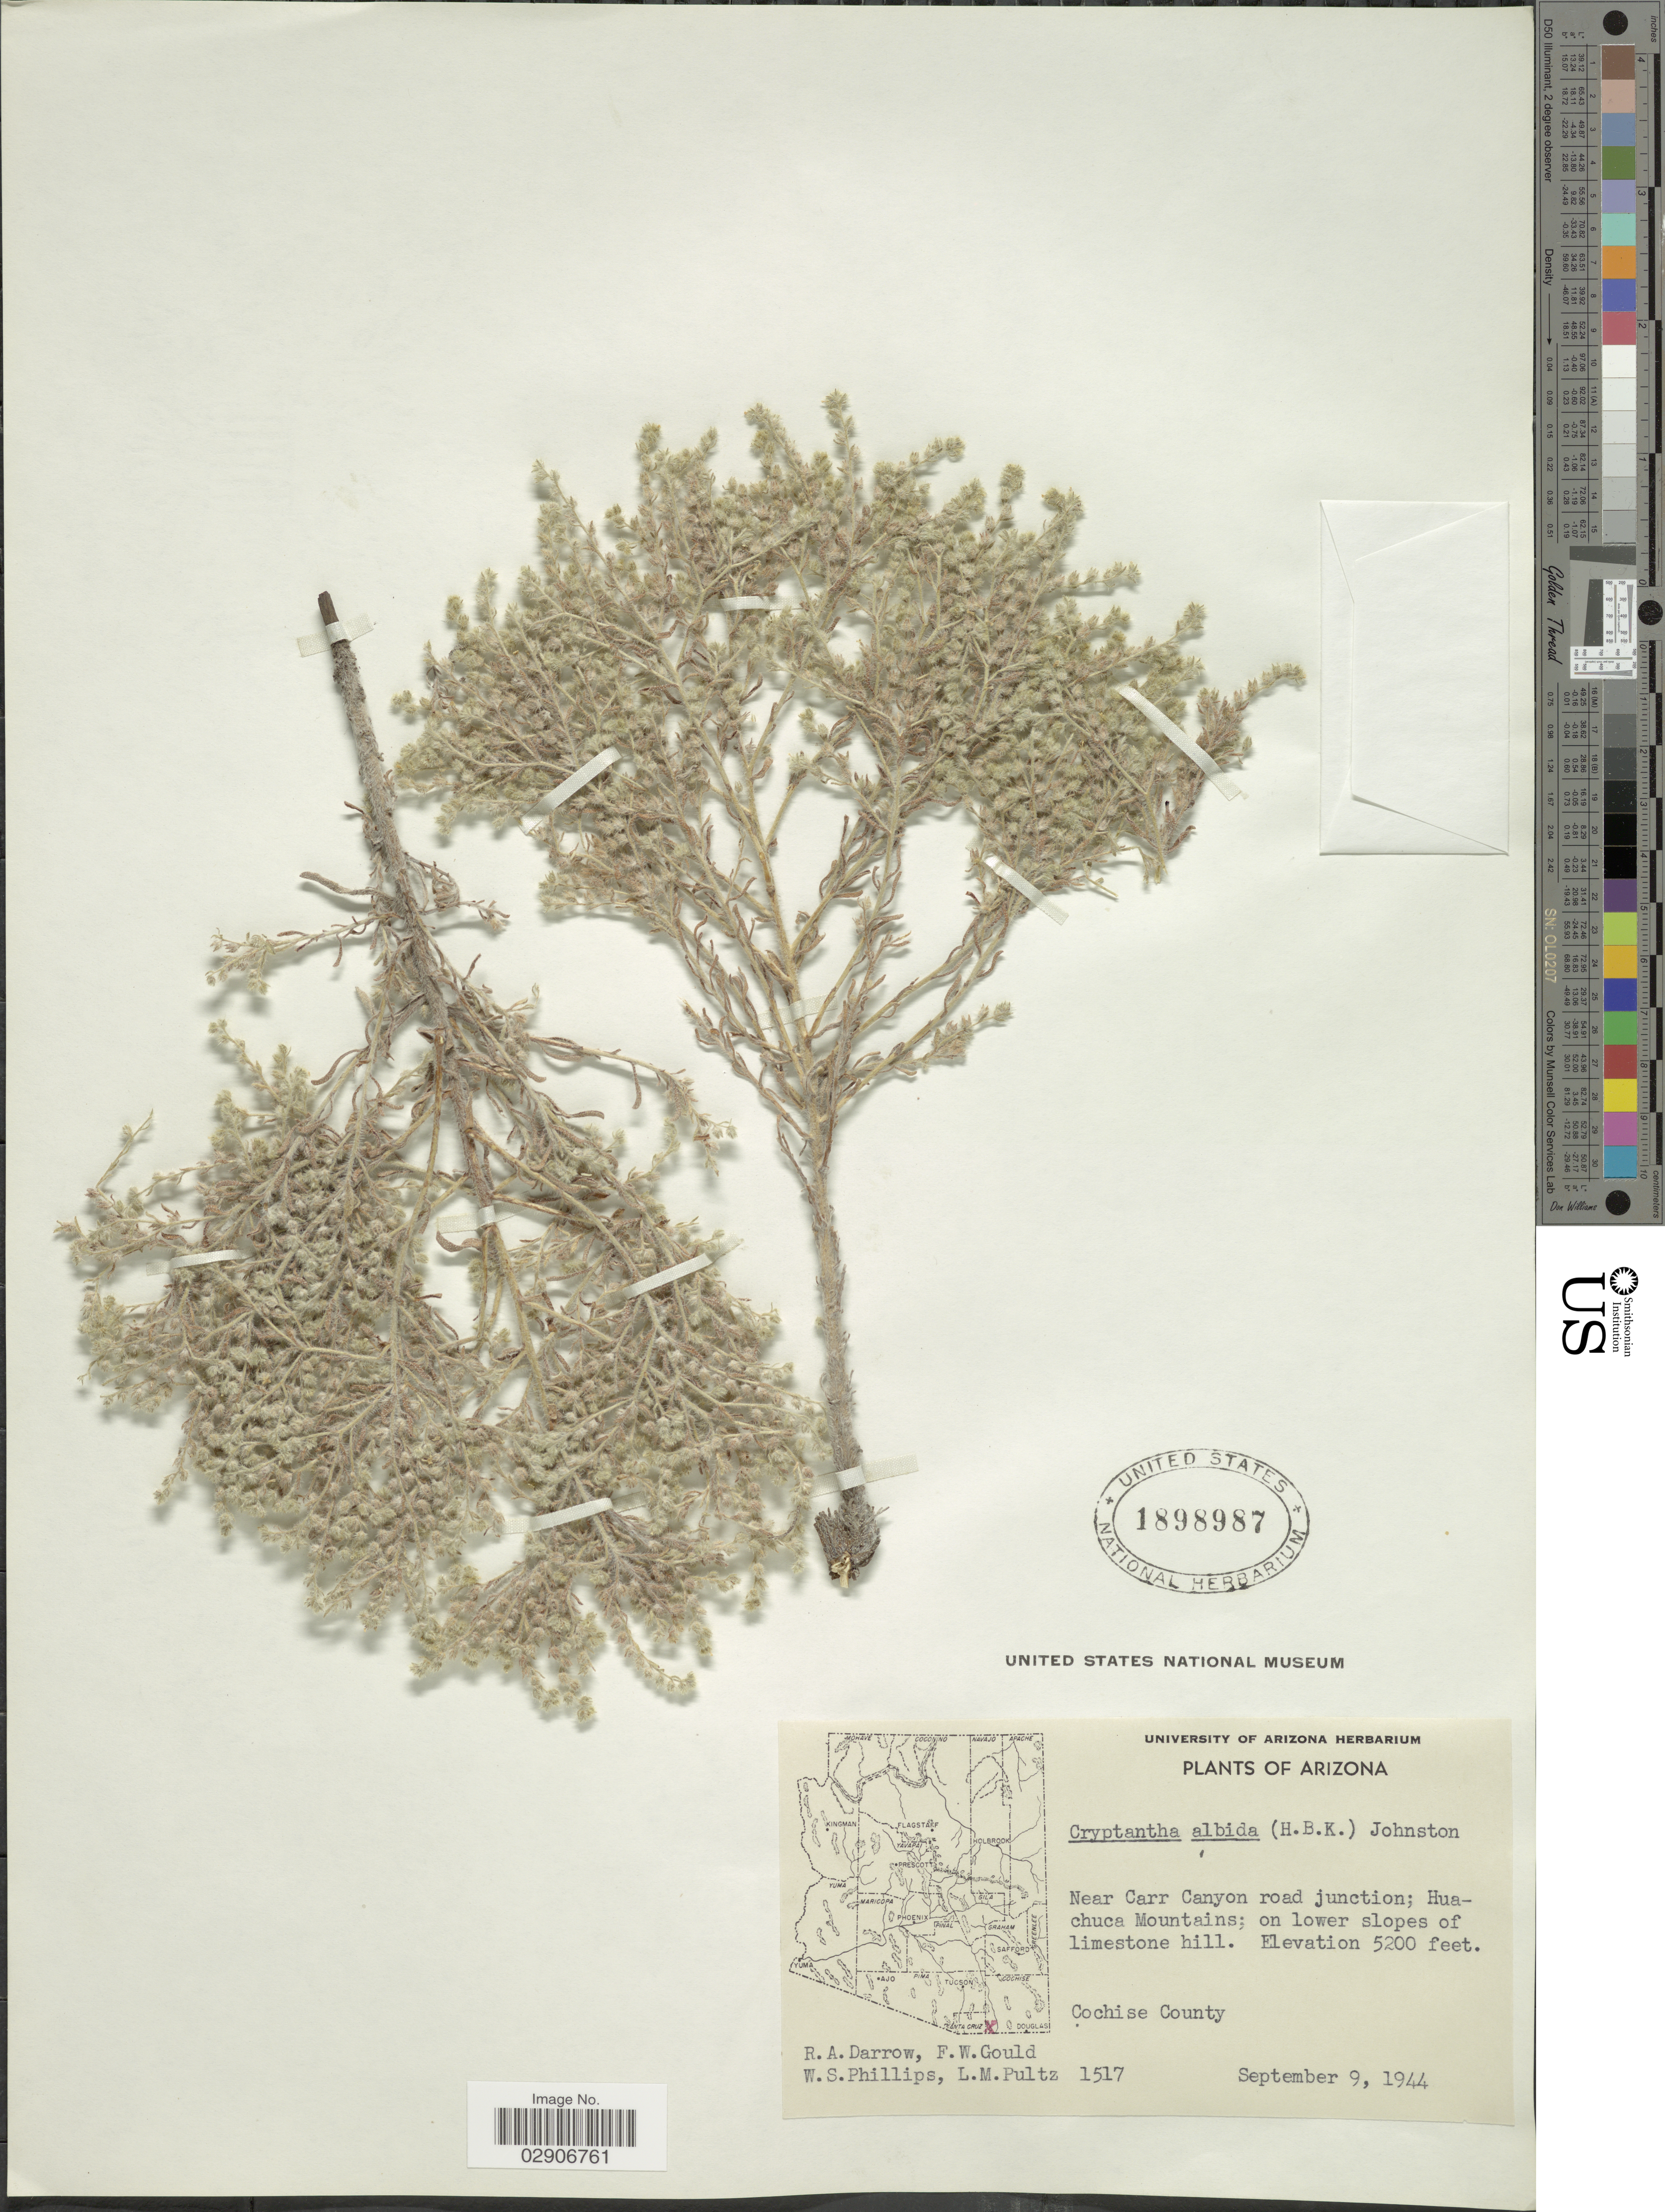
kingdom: Plantae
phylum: Tracheophyta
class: Magnoliopsida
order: Boraginales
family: Boraginaceae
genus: Cryptantha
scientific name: Cryptantha albida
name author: (Kunth) I.M. Johnst.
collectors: R. A. Darrow, F. W. Gould, W. S. Phillips & L. Pultz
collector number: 1517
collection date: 1944-09-09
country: United States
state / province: Arizona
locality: Near Carr Canyon road junction; Huachuca Mountains; on lower slopes of limestone hill. Cochise County.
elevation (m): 1585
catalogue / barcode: US 1898987